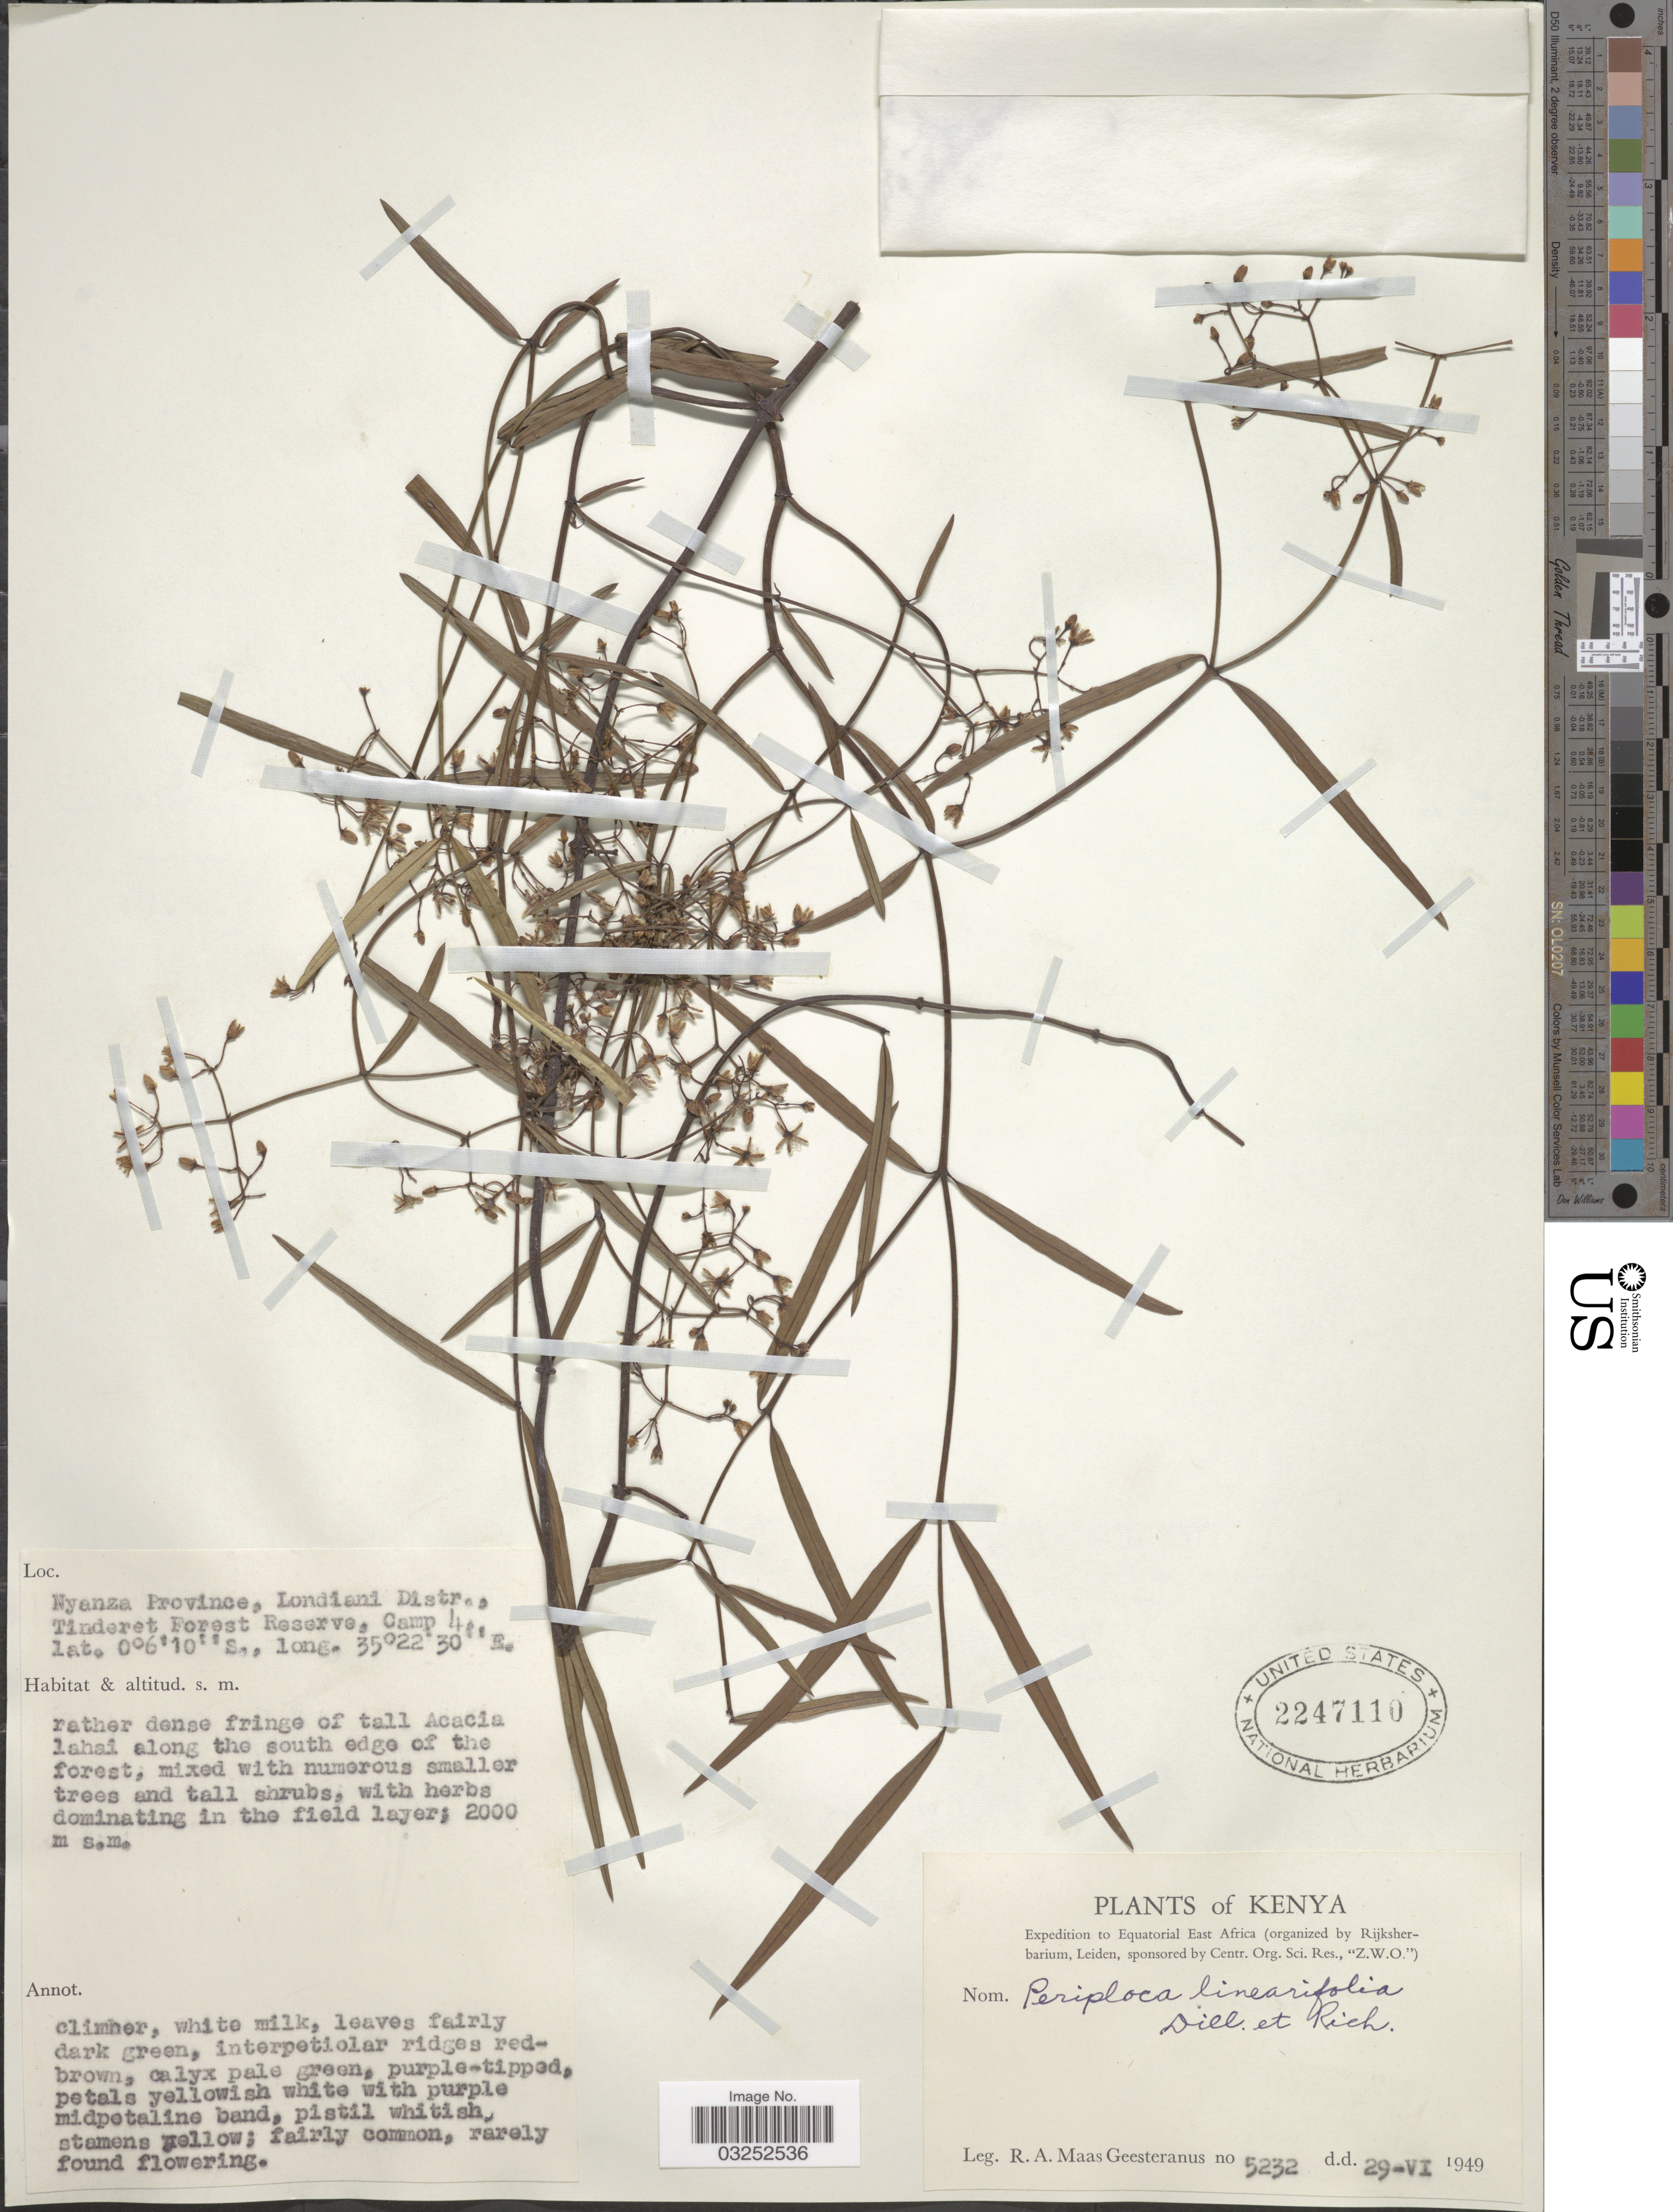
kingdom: Plantae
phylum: Tracheophyta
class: Magnoliopsida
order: Gentianales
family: Apocynaceae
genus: Periploca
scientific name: Periploca linearifolia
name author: Rich. & Quart.-Dill.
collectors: R. A. Maas Geesteranus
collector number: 5232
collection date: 1949-06-29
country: Kenya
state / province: Kericho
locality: Nyanza Province, Londiani Distr., Tinderet Forest Reserve, Camp 4.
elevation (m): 2000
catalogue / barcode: US 2247110